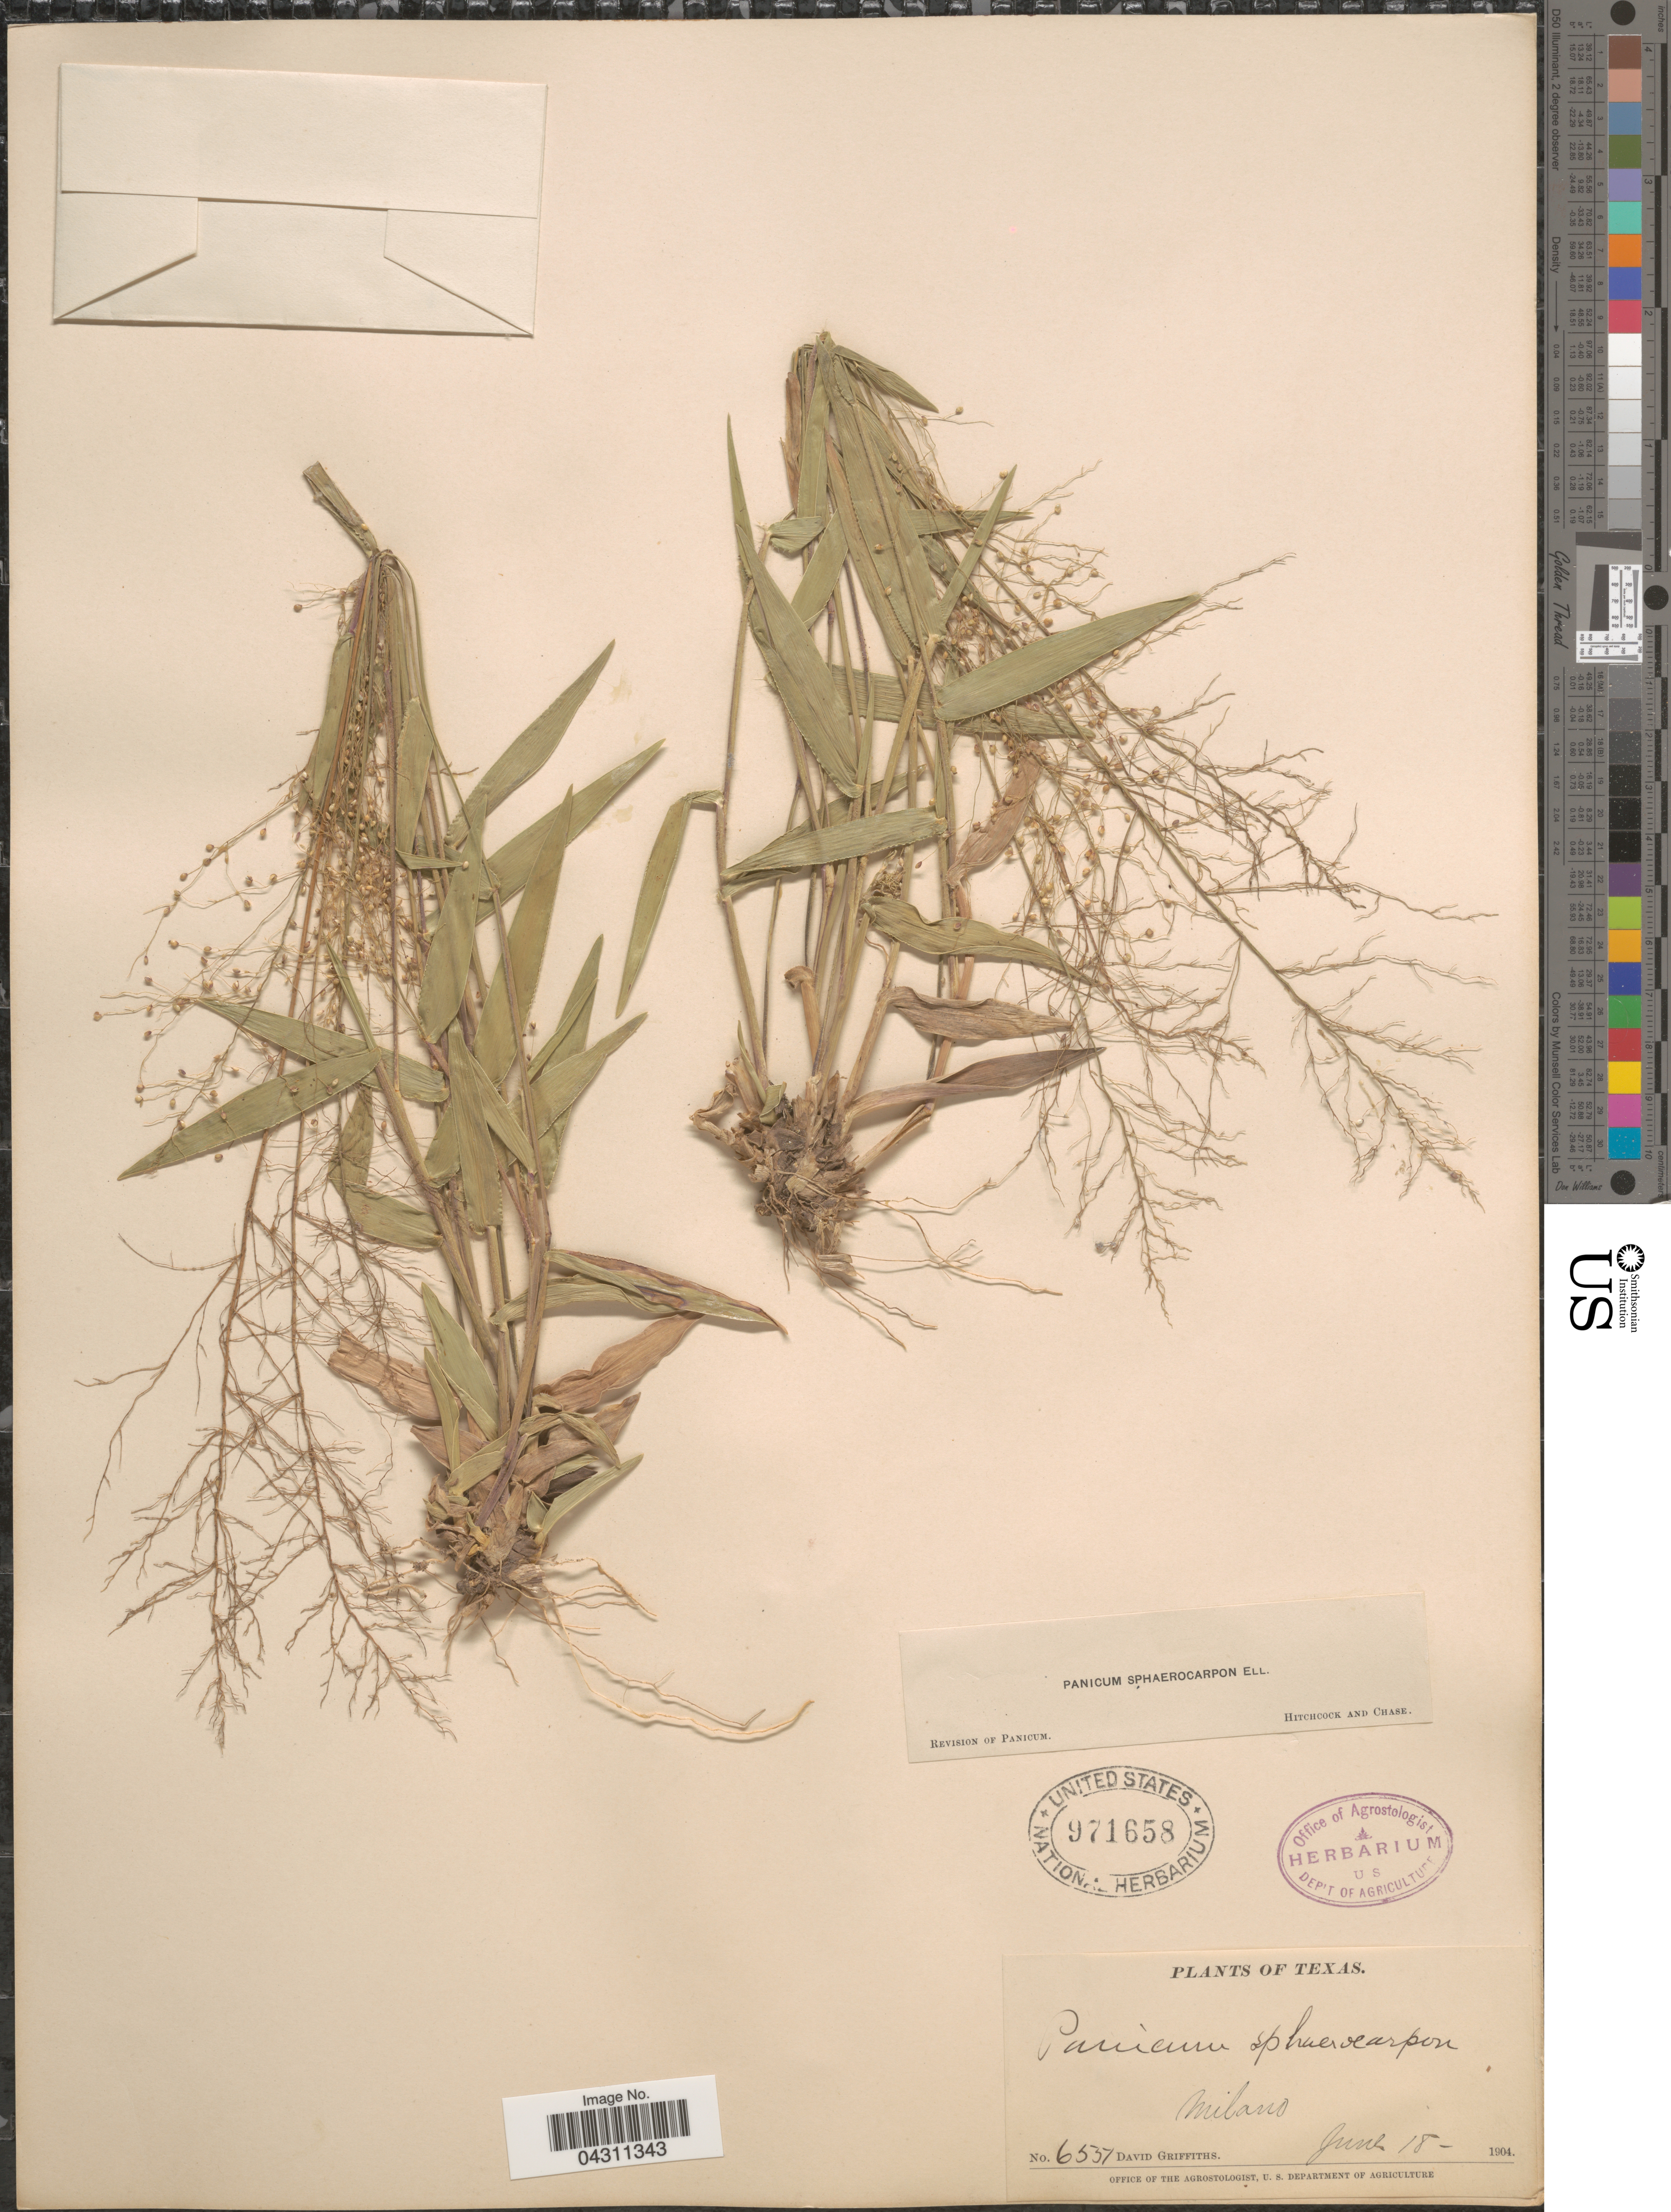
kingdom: Plantae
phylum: Tracheophyta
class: Liliopsida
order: Poales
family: Poaceae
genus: Dichanthelium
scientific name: Dichanthelium sphaerocarpon var. sphaerocarpon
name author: (Elliott) Gould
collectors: D. Griffiths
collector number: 6551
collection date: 1904-06-18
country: United States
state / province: Texas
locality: Milano.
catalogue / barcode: US 971658